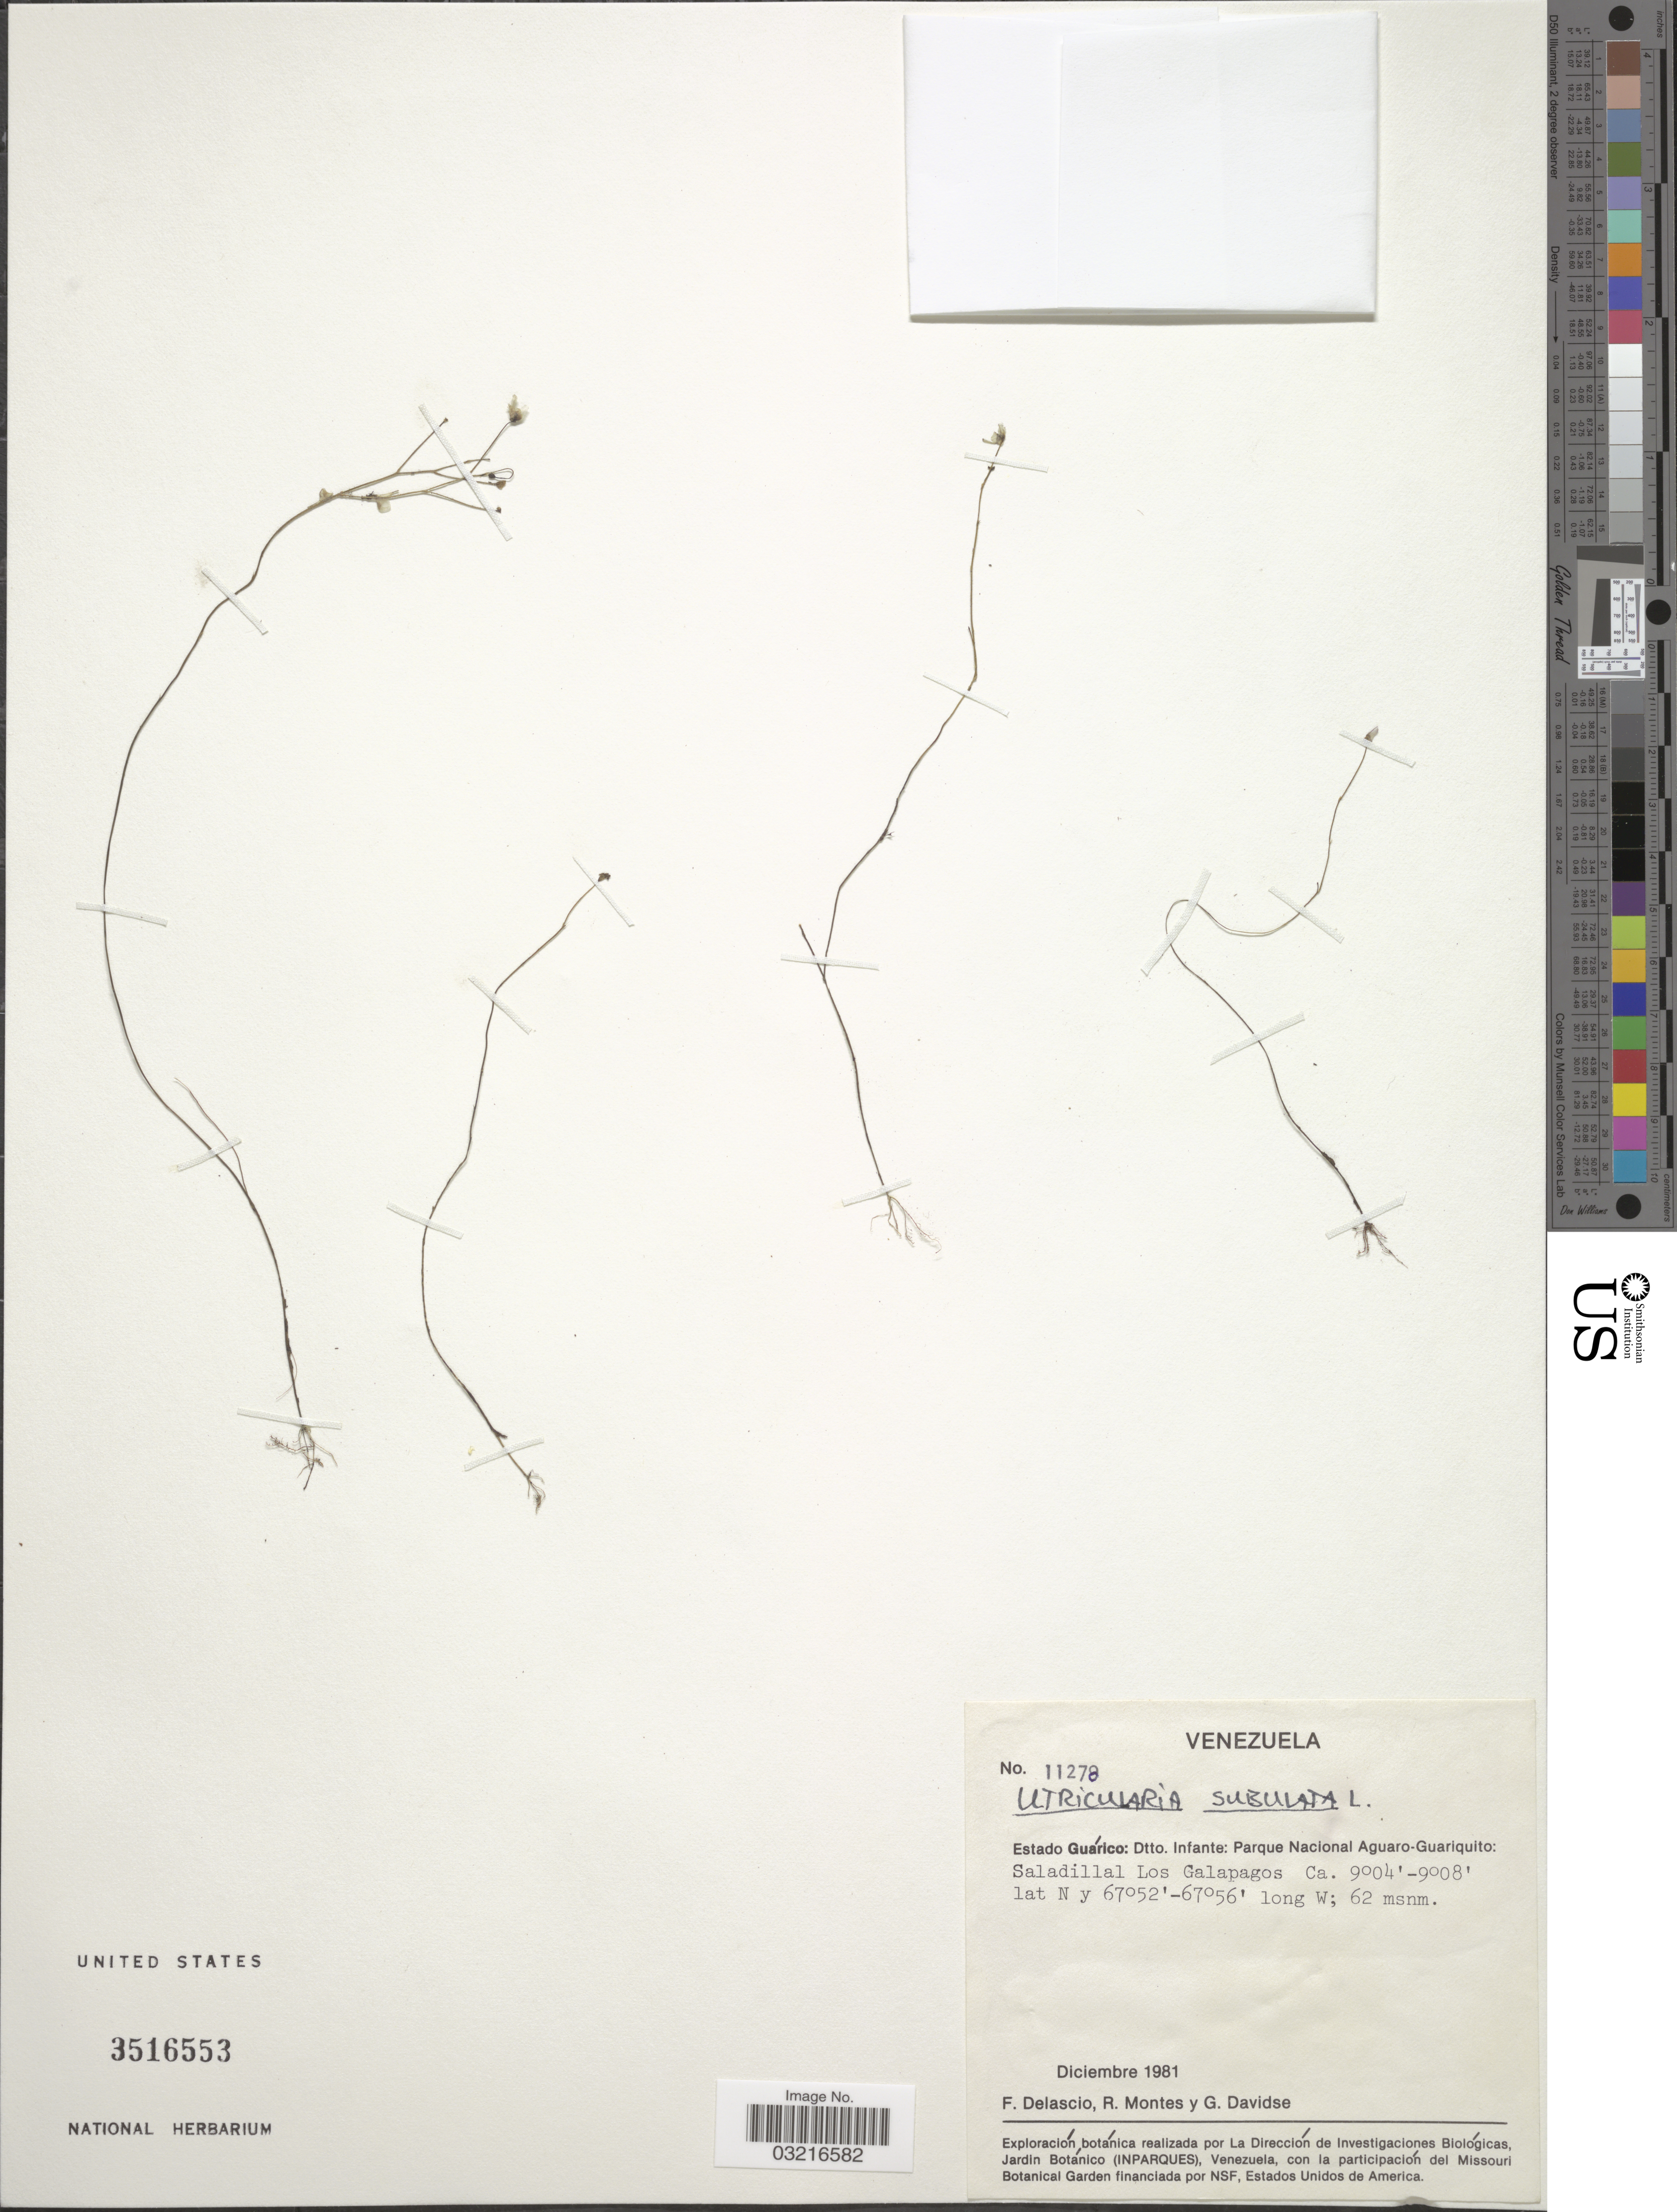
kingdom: Plantae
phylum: Tracheophyta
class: Magnoliopsida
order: Lamiales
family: Lentibulariaceae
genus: Utricularia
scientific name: Utricularia subulata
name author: L.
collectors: F. Delascio C., R. Montes & G. Davidse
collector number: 11278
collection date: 1981-12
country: Venezuela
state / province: Guárico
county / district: Leonardo Infante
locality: Dtto. Infante: Parque Nacional Aguaro-Guariquito: Saladillal Los Galapagos.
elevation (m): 62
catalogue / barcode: US 3516553